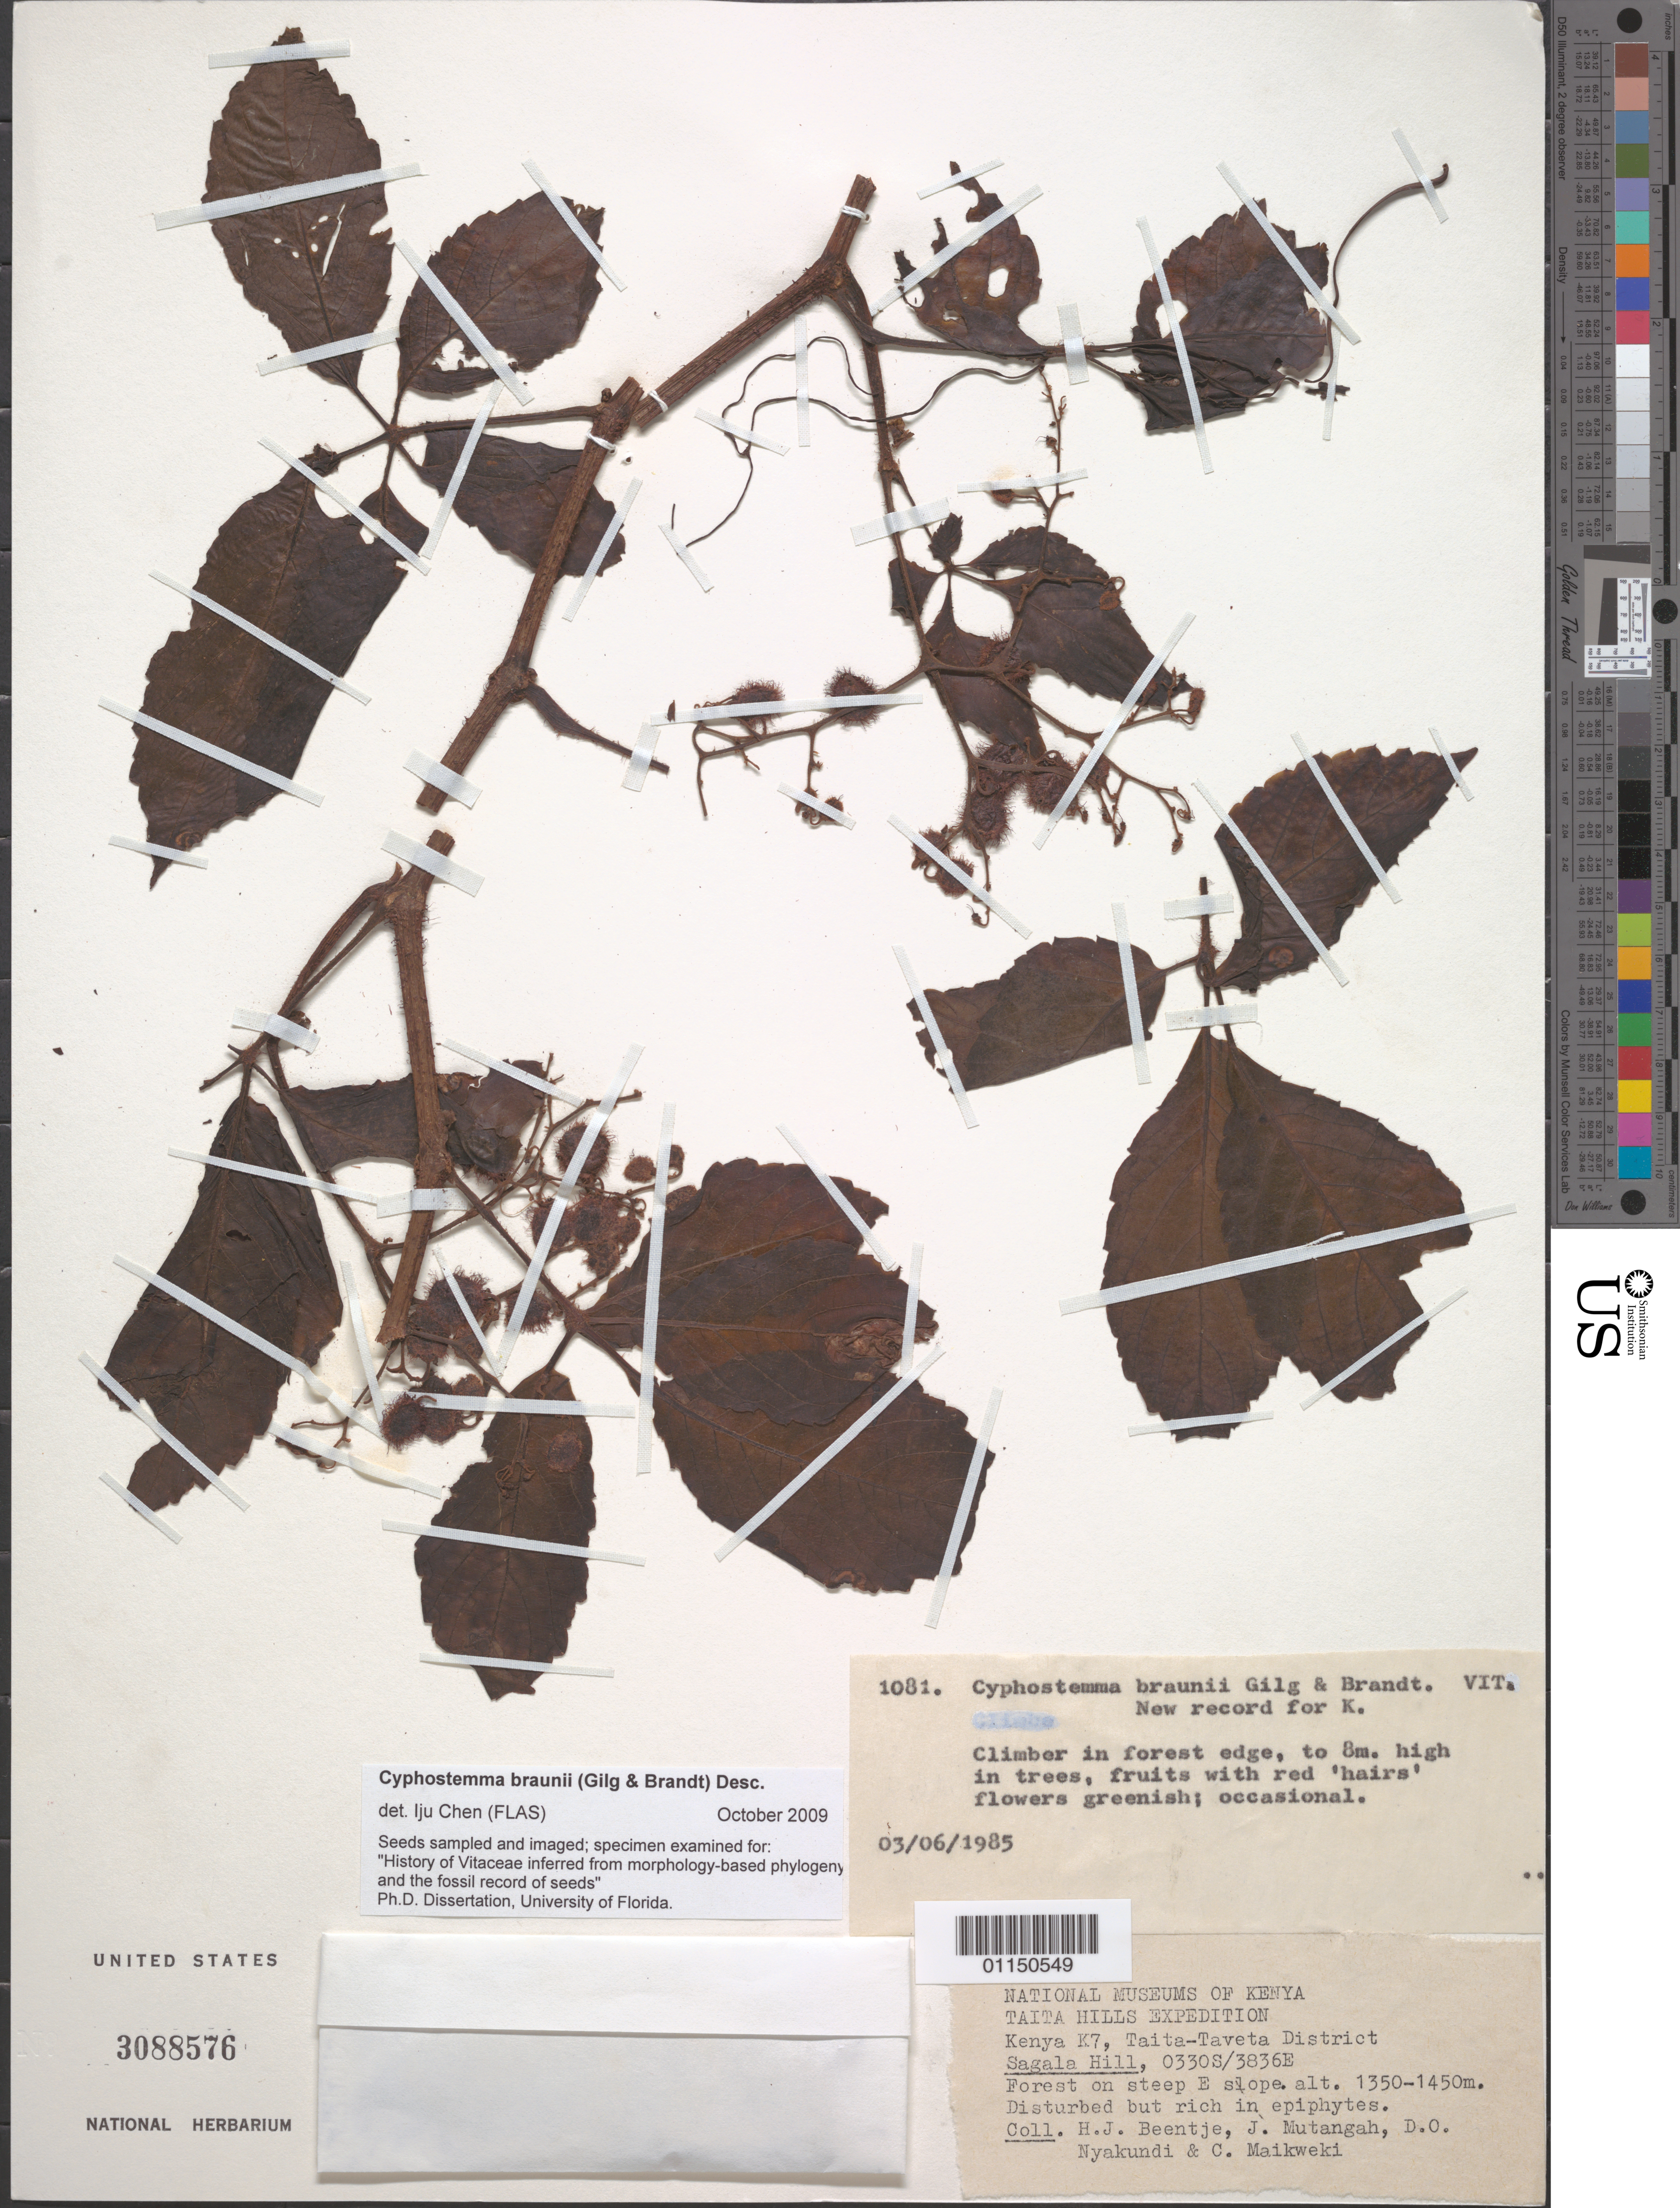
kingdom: Plantae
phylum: Tracheophyta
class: Magnoliopsida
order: Vitales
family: Vitaceae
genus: Cyphostemma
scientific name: Cyphostemma braunii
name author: (Gilg & M. Brandt) Desc.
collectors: H. J. Beentje, J. Mutangah & D. Nyakundi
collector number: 1081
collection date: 1985-06-03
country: Kenya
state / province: Taita Taveta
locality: Sagala Hill.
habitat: Climber in forest edge, in trees, occasional.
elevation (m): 1350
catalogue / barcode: US 3088576